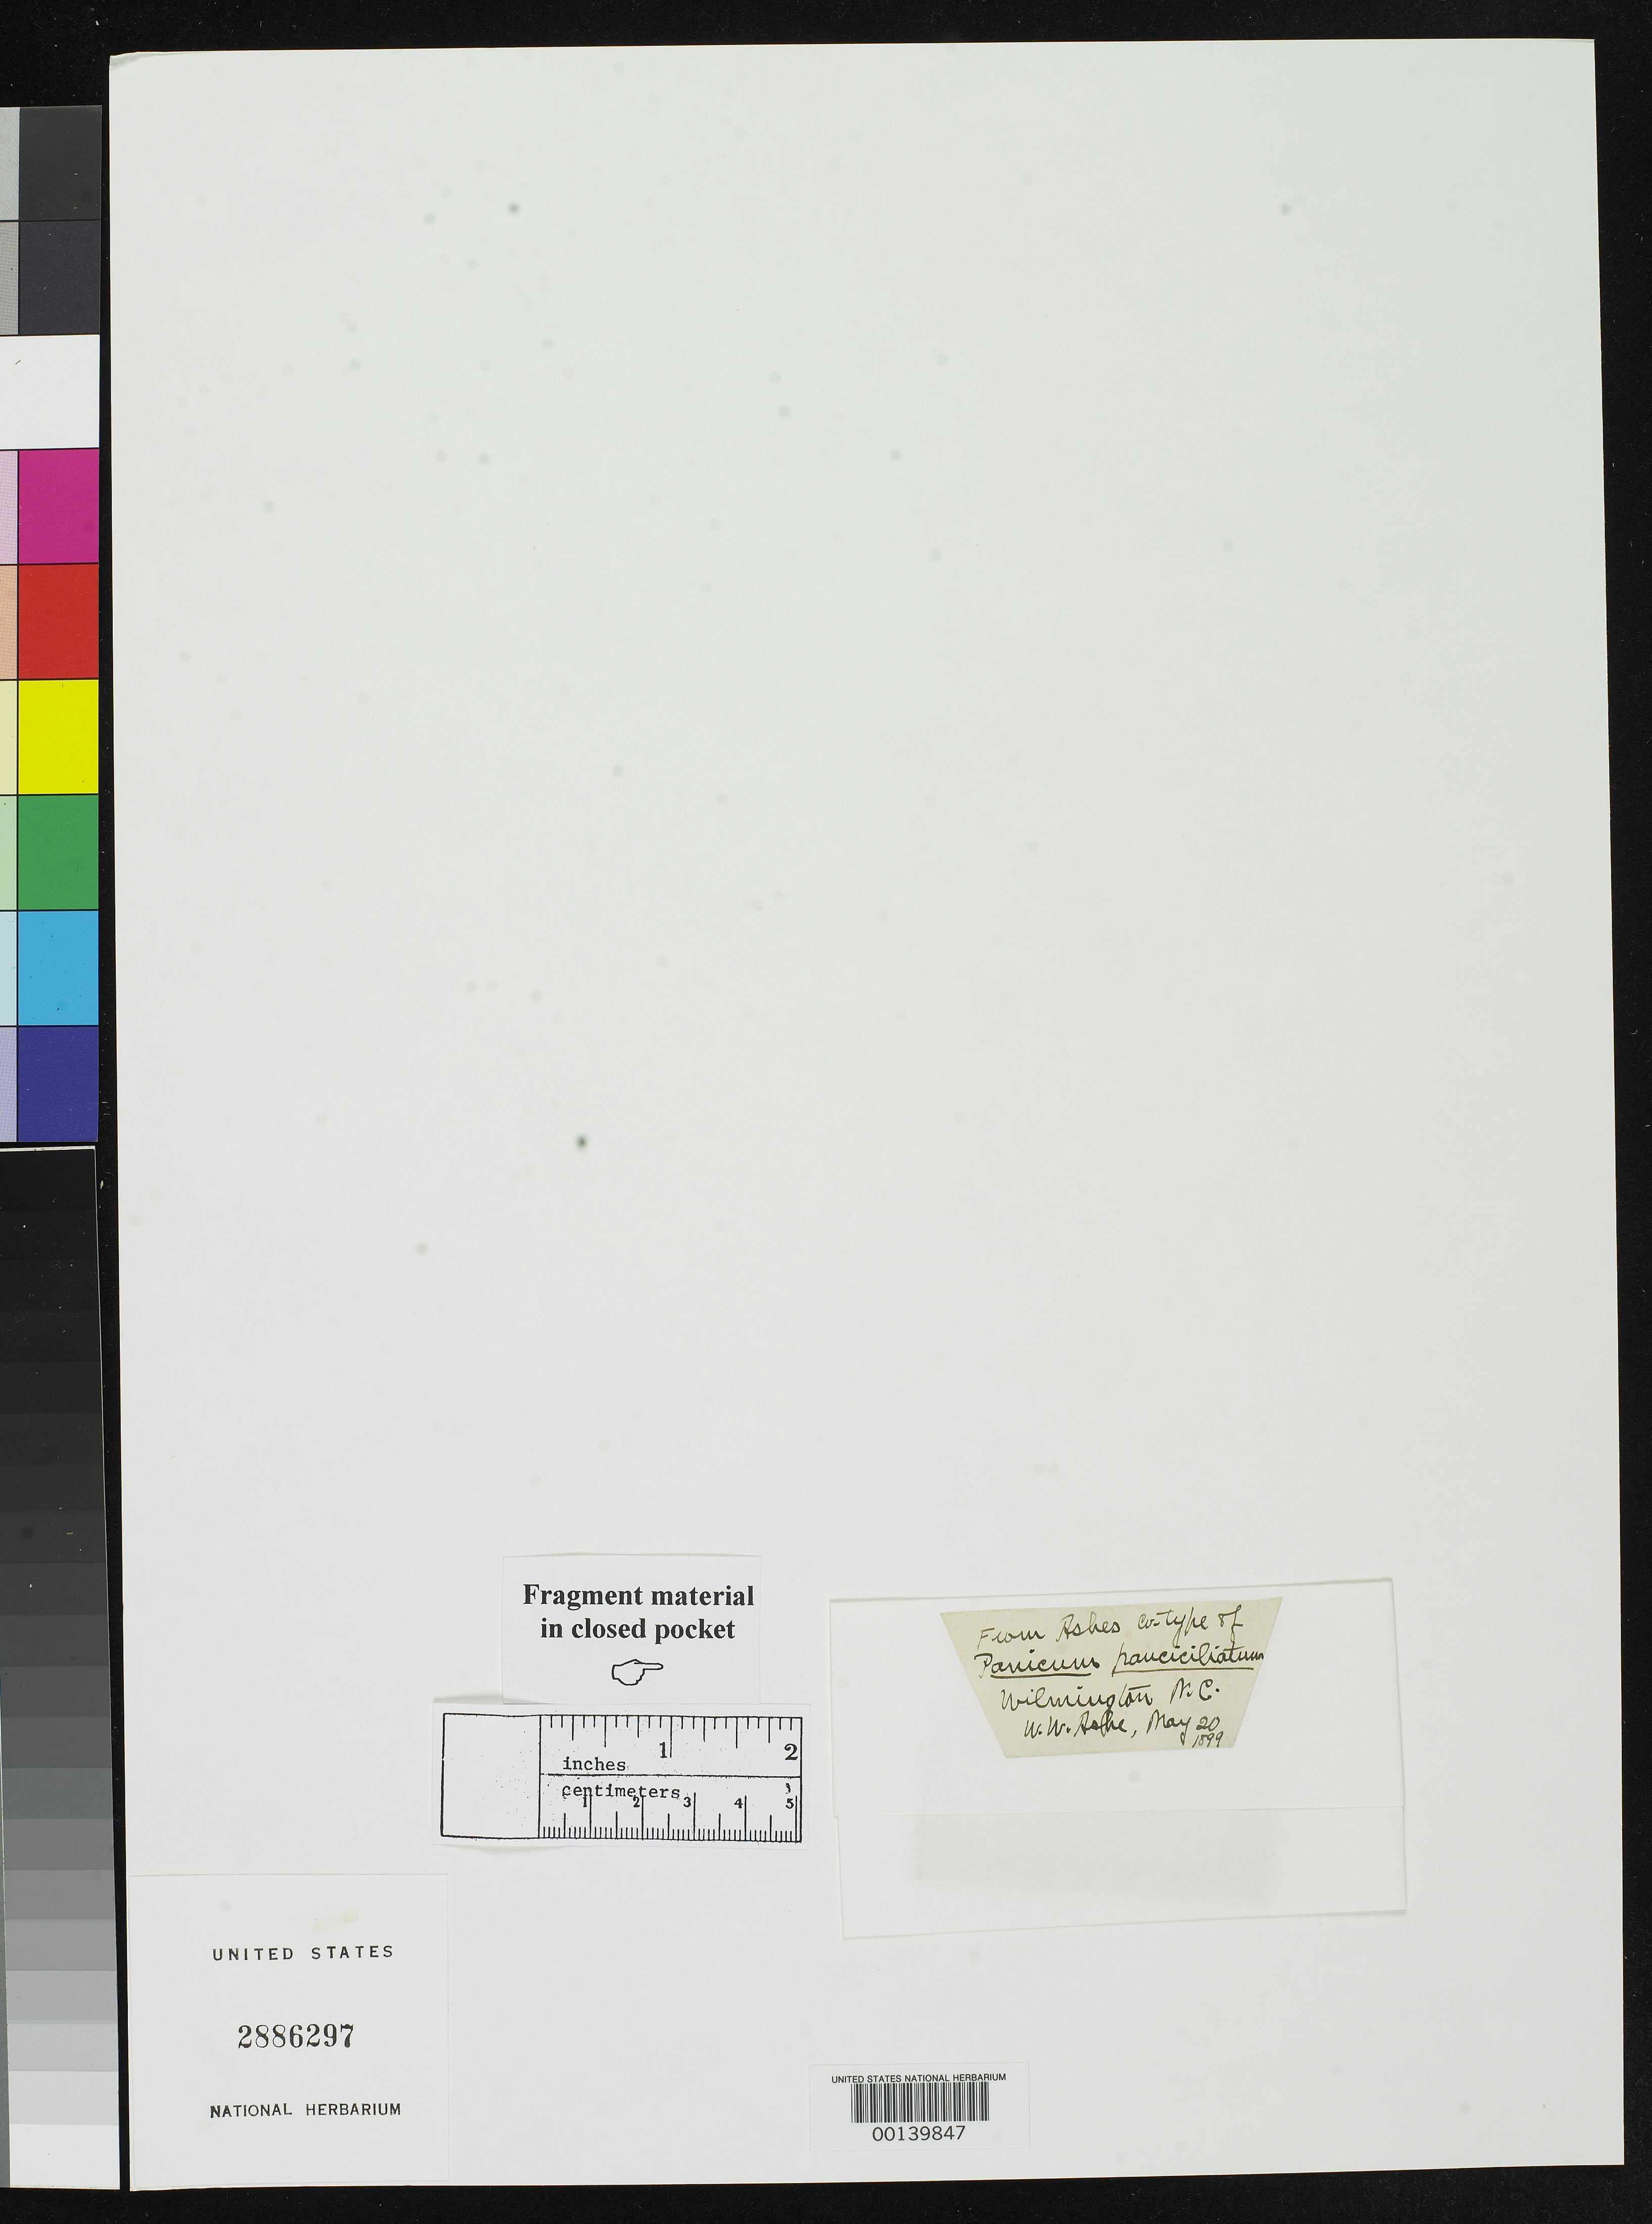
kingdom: Plantae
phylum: Tracheophyta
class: Liliopsida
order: Poales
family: Poaceae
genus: Panicum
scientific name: Panicum pauciciliatum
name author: Ashe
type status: Lectotype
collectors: W. W. Ashe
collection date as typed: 20 May 1899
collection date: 1899-05-20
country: United States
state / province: North Carolina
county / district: New Hanover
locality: Wilmington.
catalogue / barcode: US 2886297